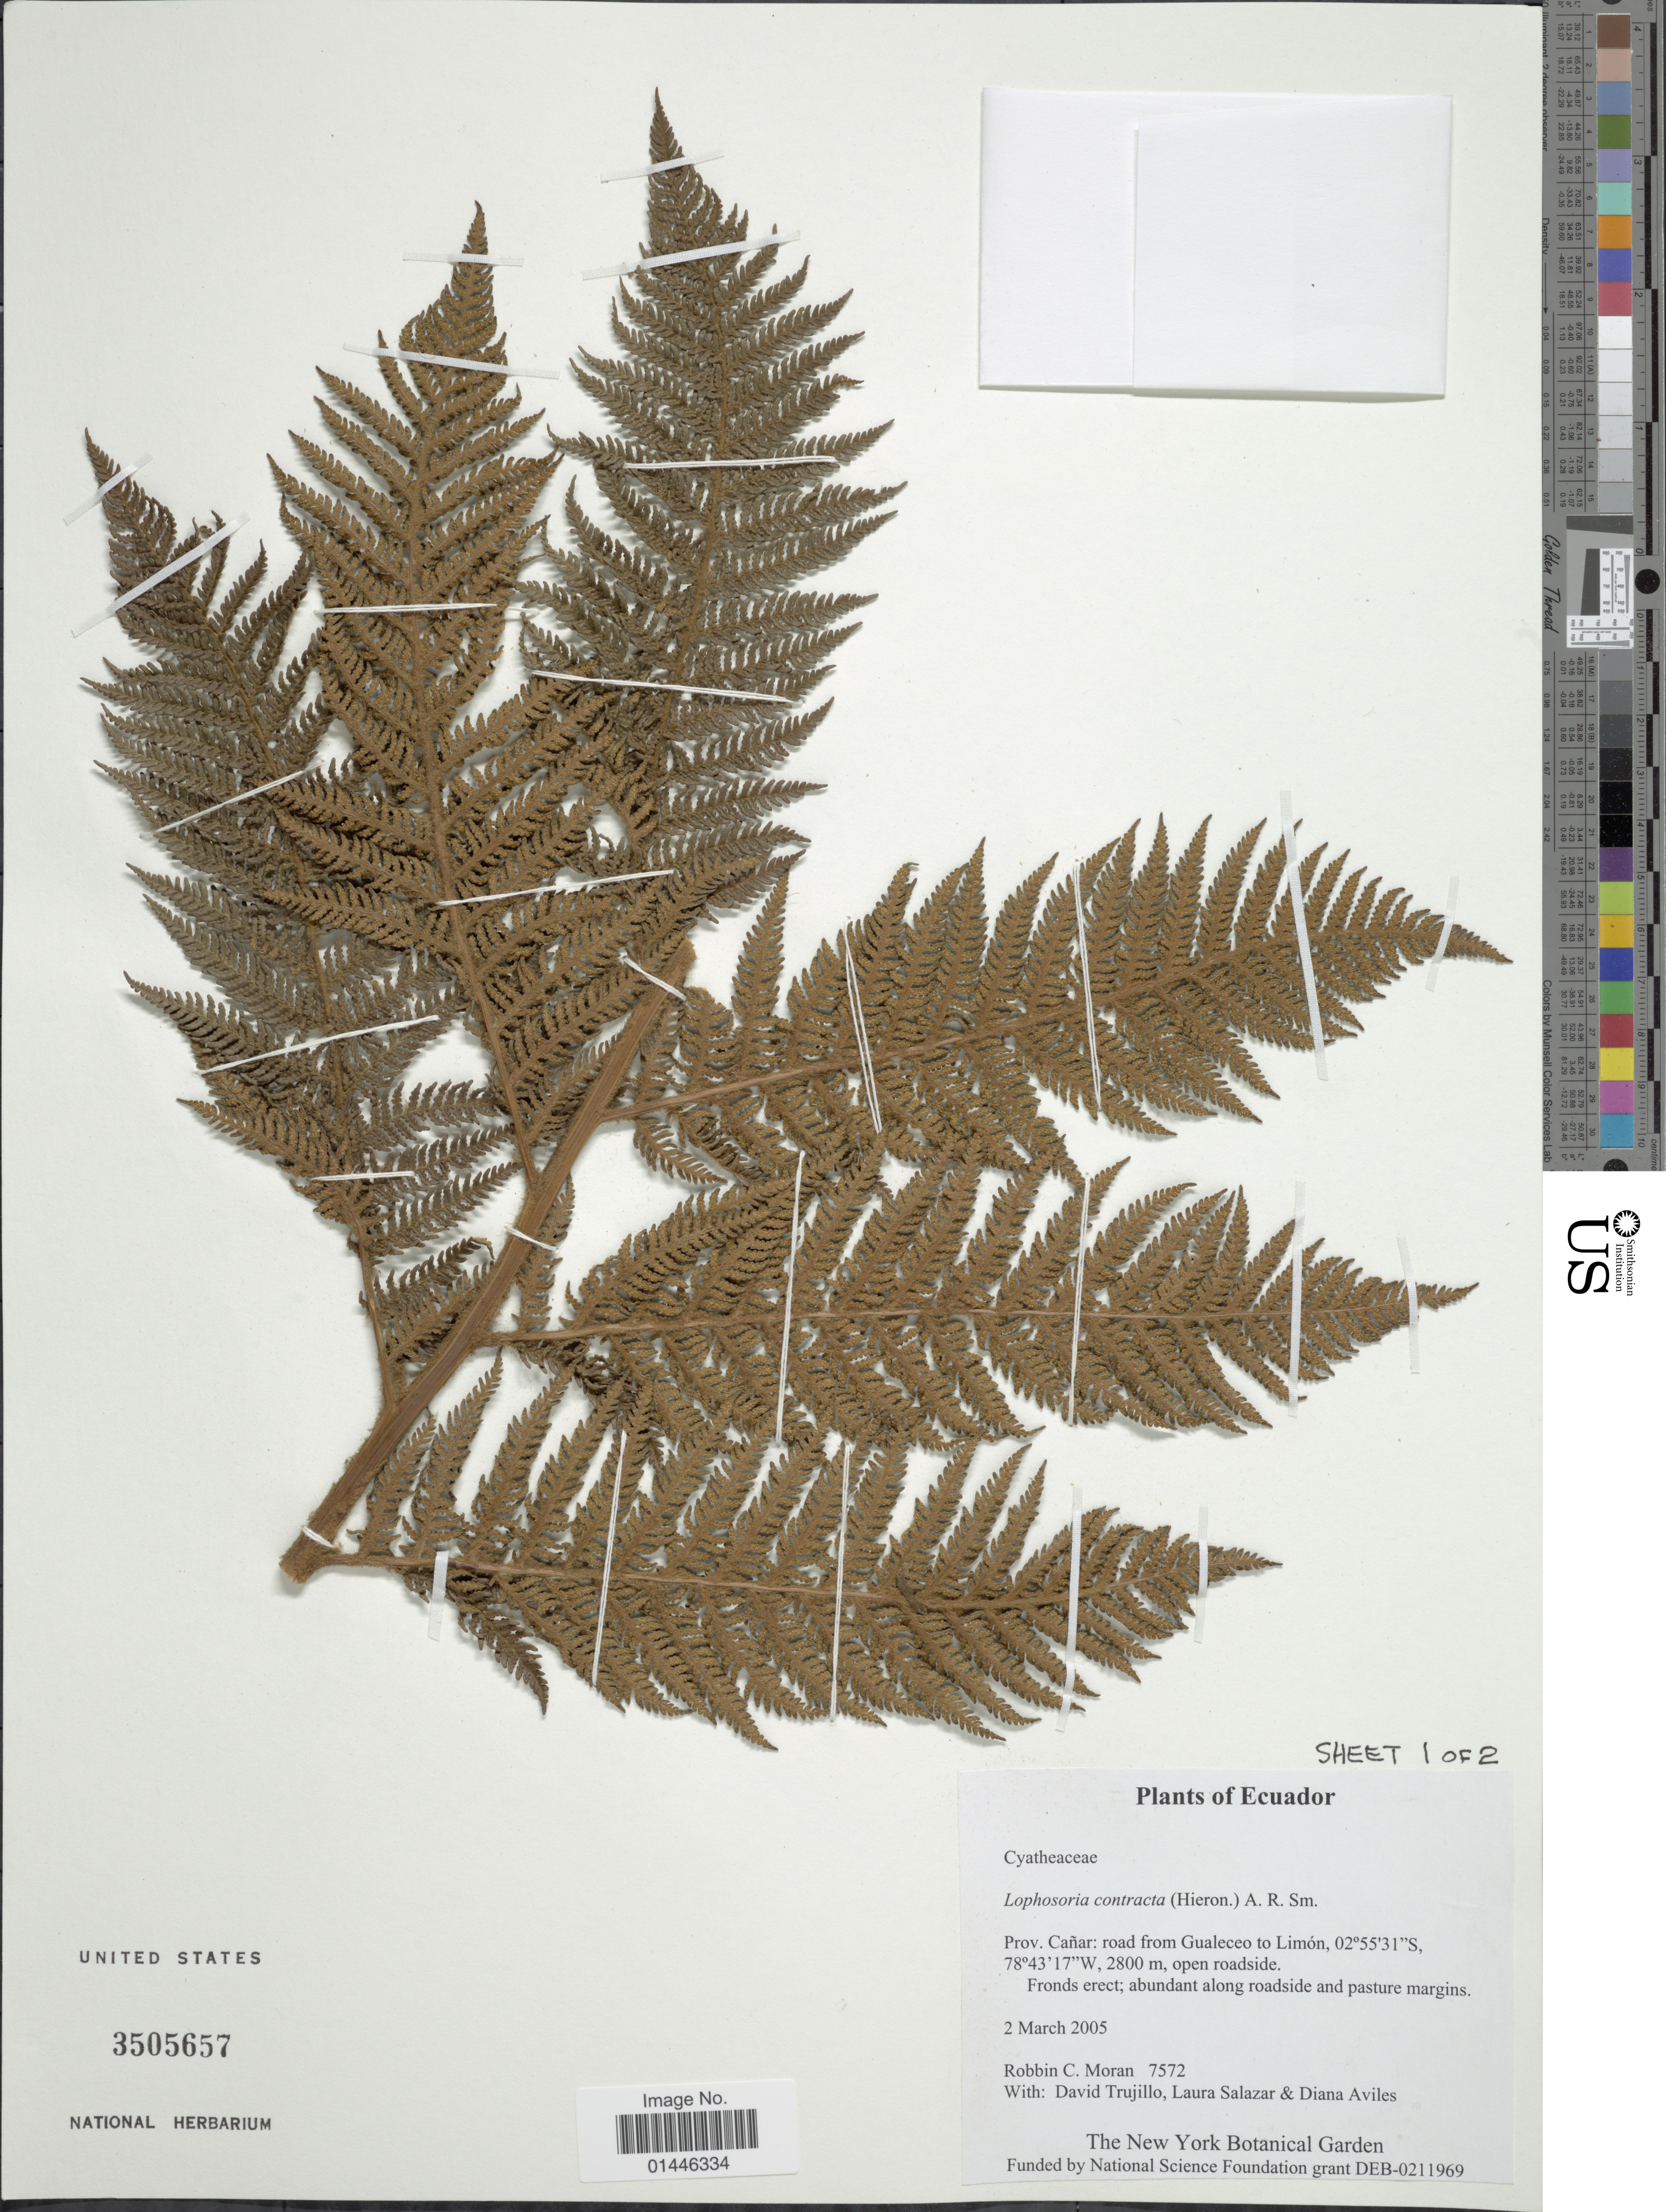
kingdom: Plantae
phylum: Tracheophyta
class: Polypodiopsida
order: Cyatheales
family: Dicksoniaceae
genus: Lophosoria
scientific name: Lophosoria contracta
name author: A.R. Sm.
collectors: R. C. Moran, D. Trujillo, L. Salazar & D. Aviles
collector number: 7572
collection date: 2005-03-02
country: Ecuador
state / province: Cañar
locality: Road from Gualeceo to Limón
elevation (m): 2800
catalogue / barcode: US 3505657